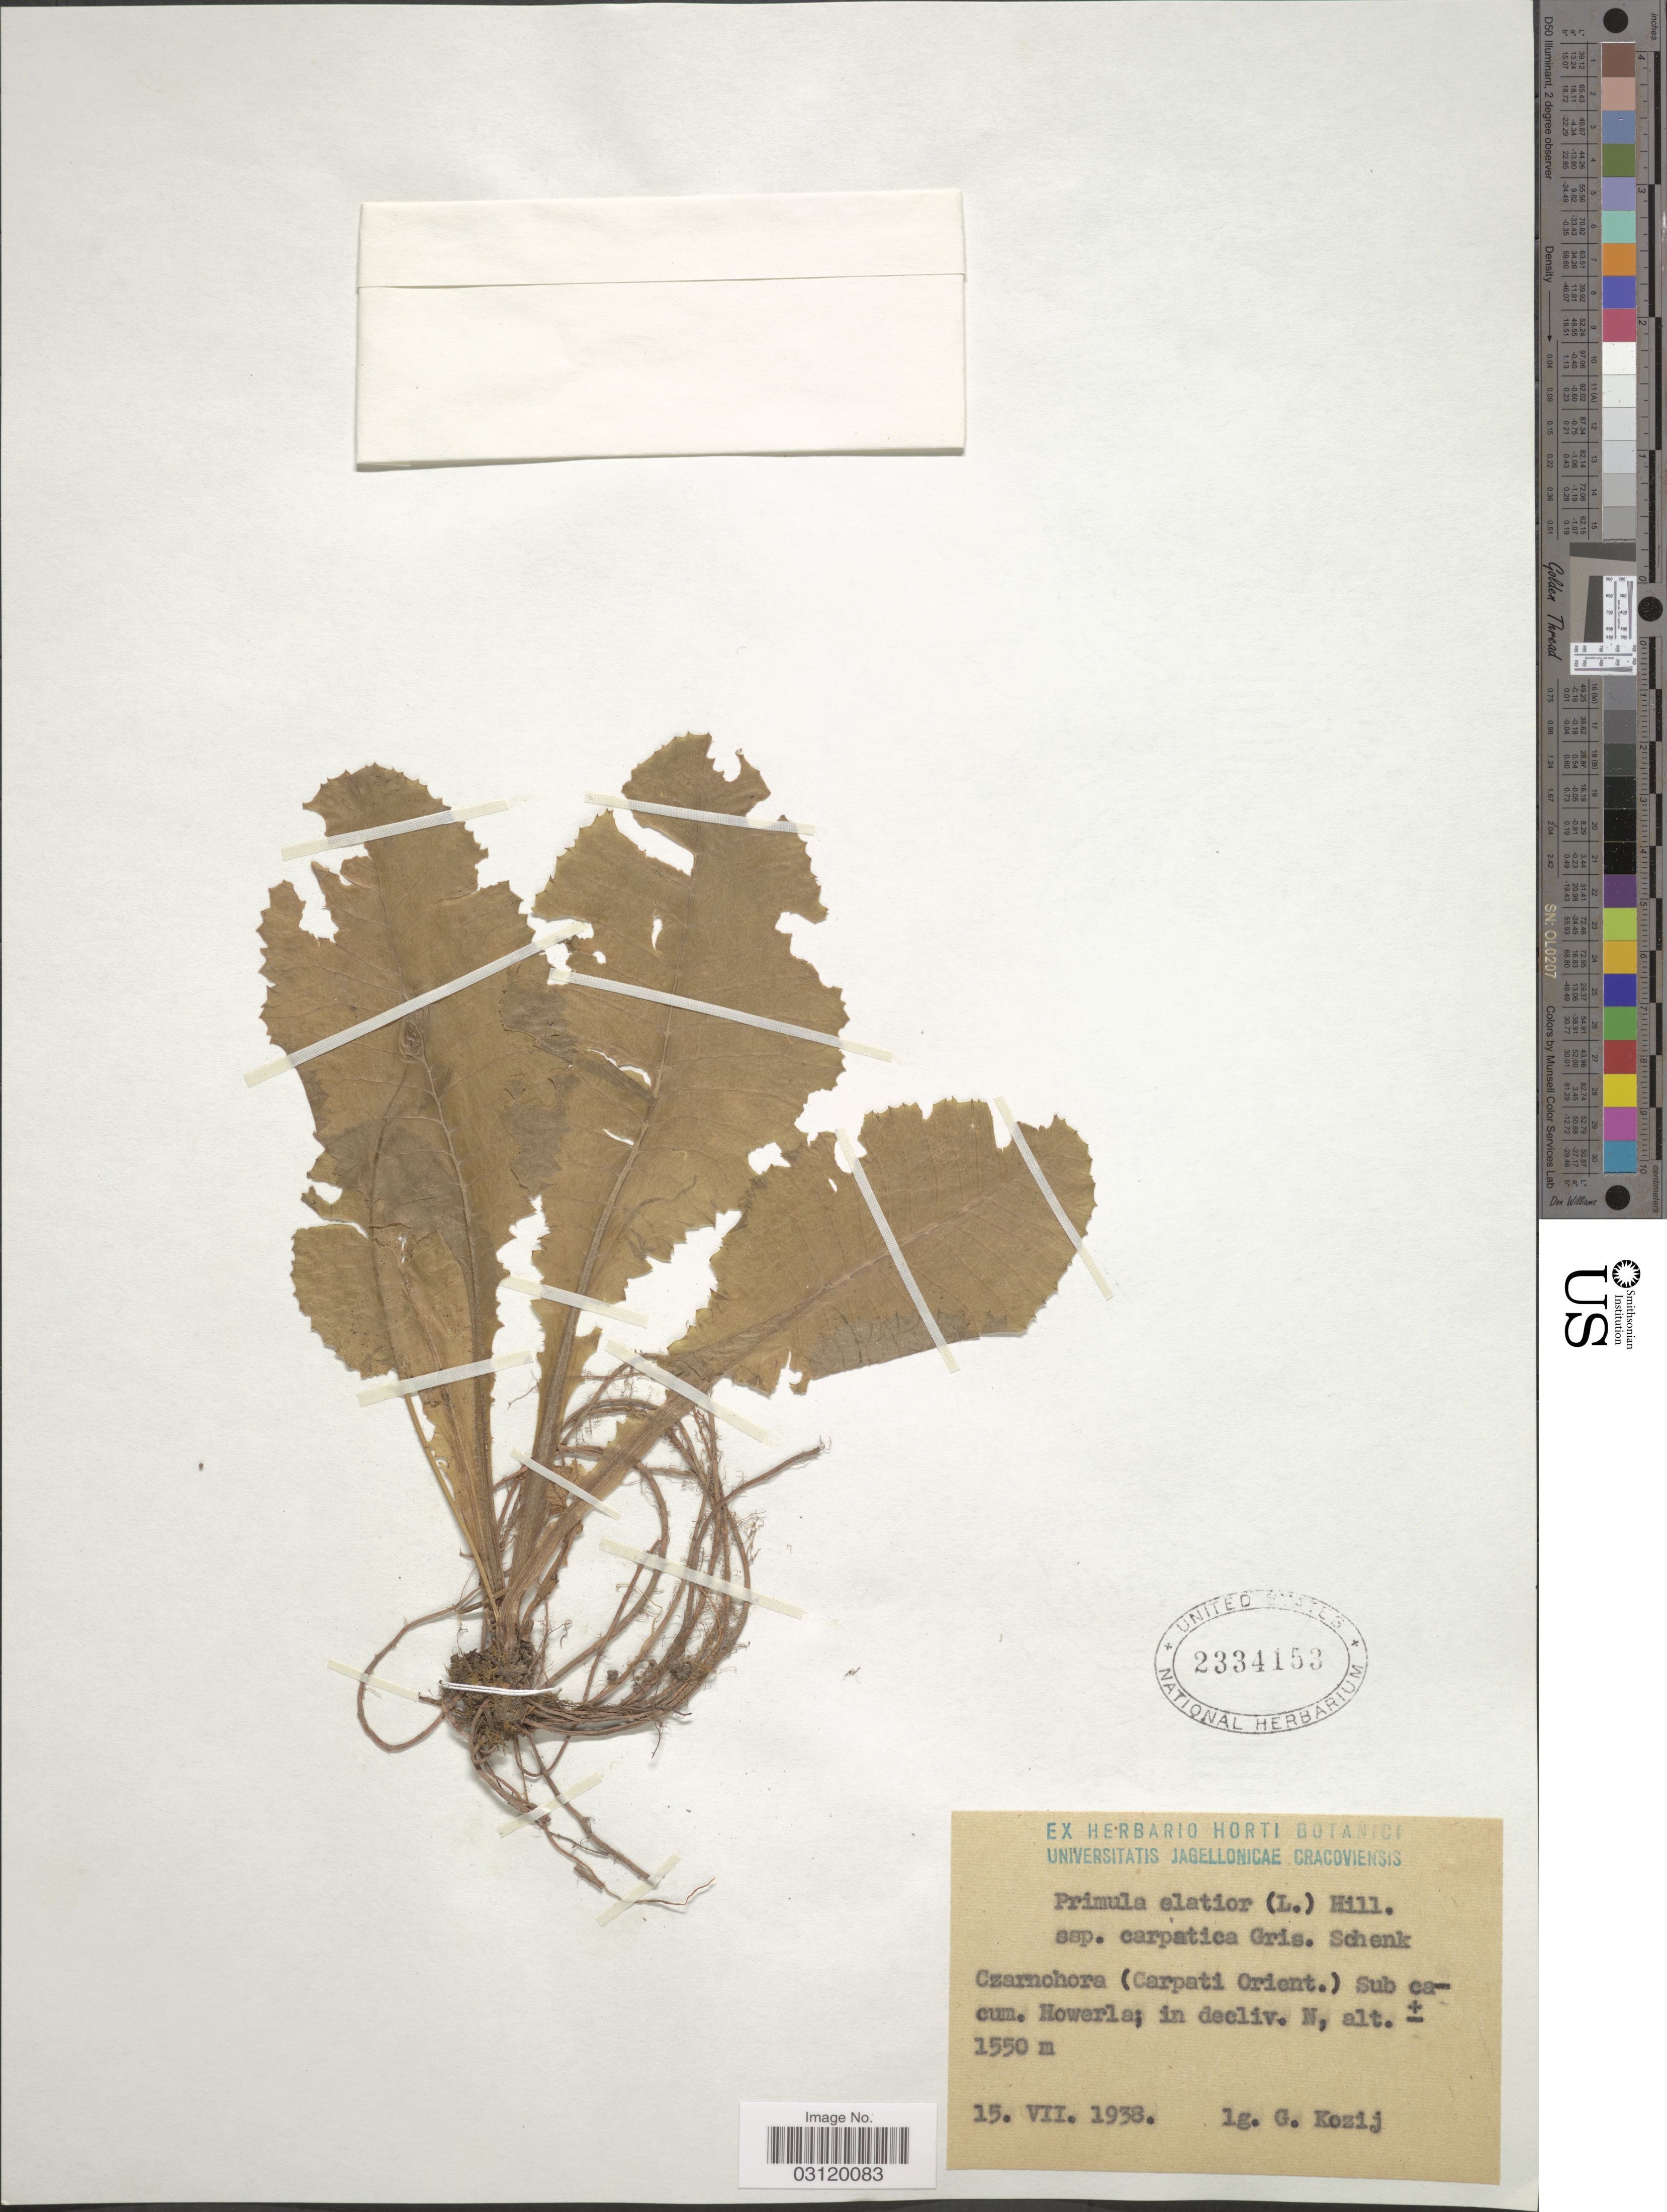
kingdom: Plantae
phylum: Tracheophyta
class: Magnoliopsida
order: Ericales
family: Primulaceae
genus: Primula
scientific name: Primula elatior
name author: (L.) Hill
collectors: G. Kozij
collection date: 1938-07-15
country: Ukraine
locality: Czarnohora (Carpati Orient.) Sub cacum. Howerla; in decliv. N.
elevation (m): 1550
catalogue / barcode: US 2334153